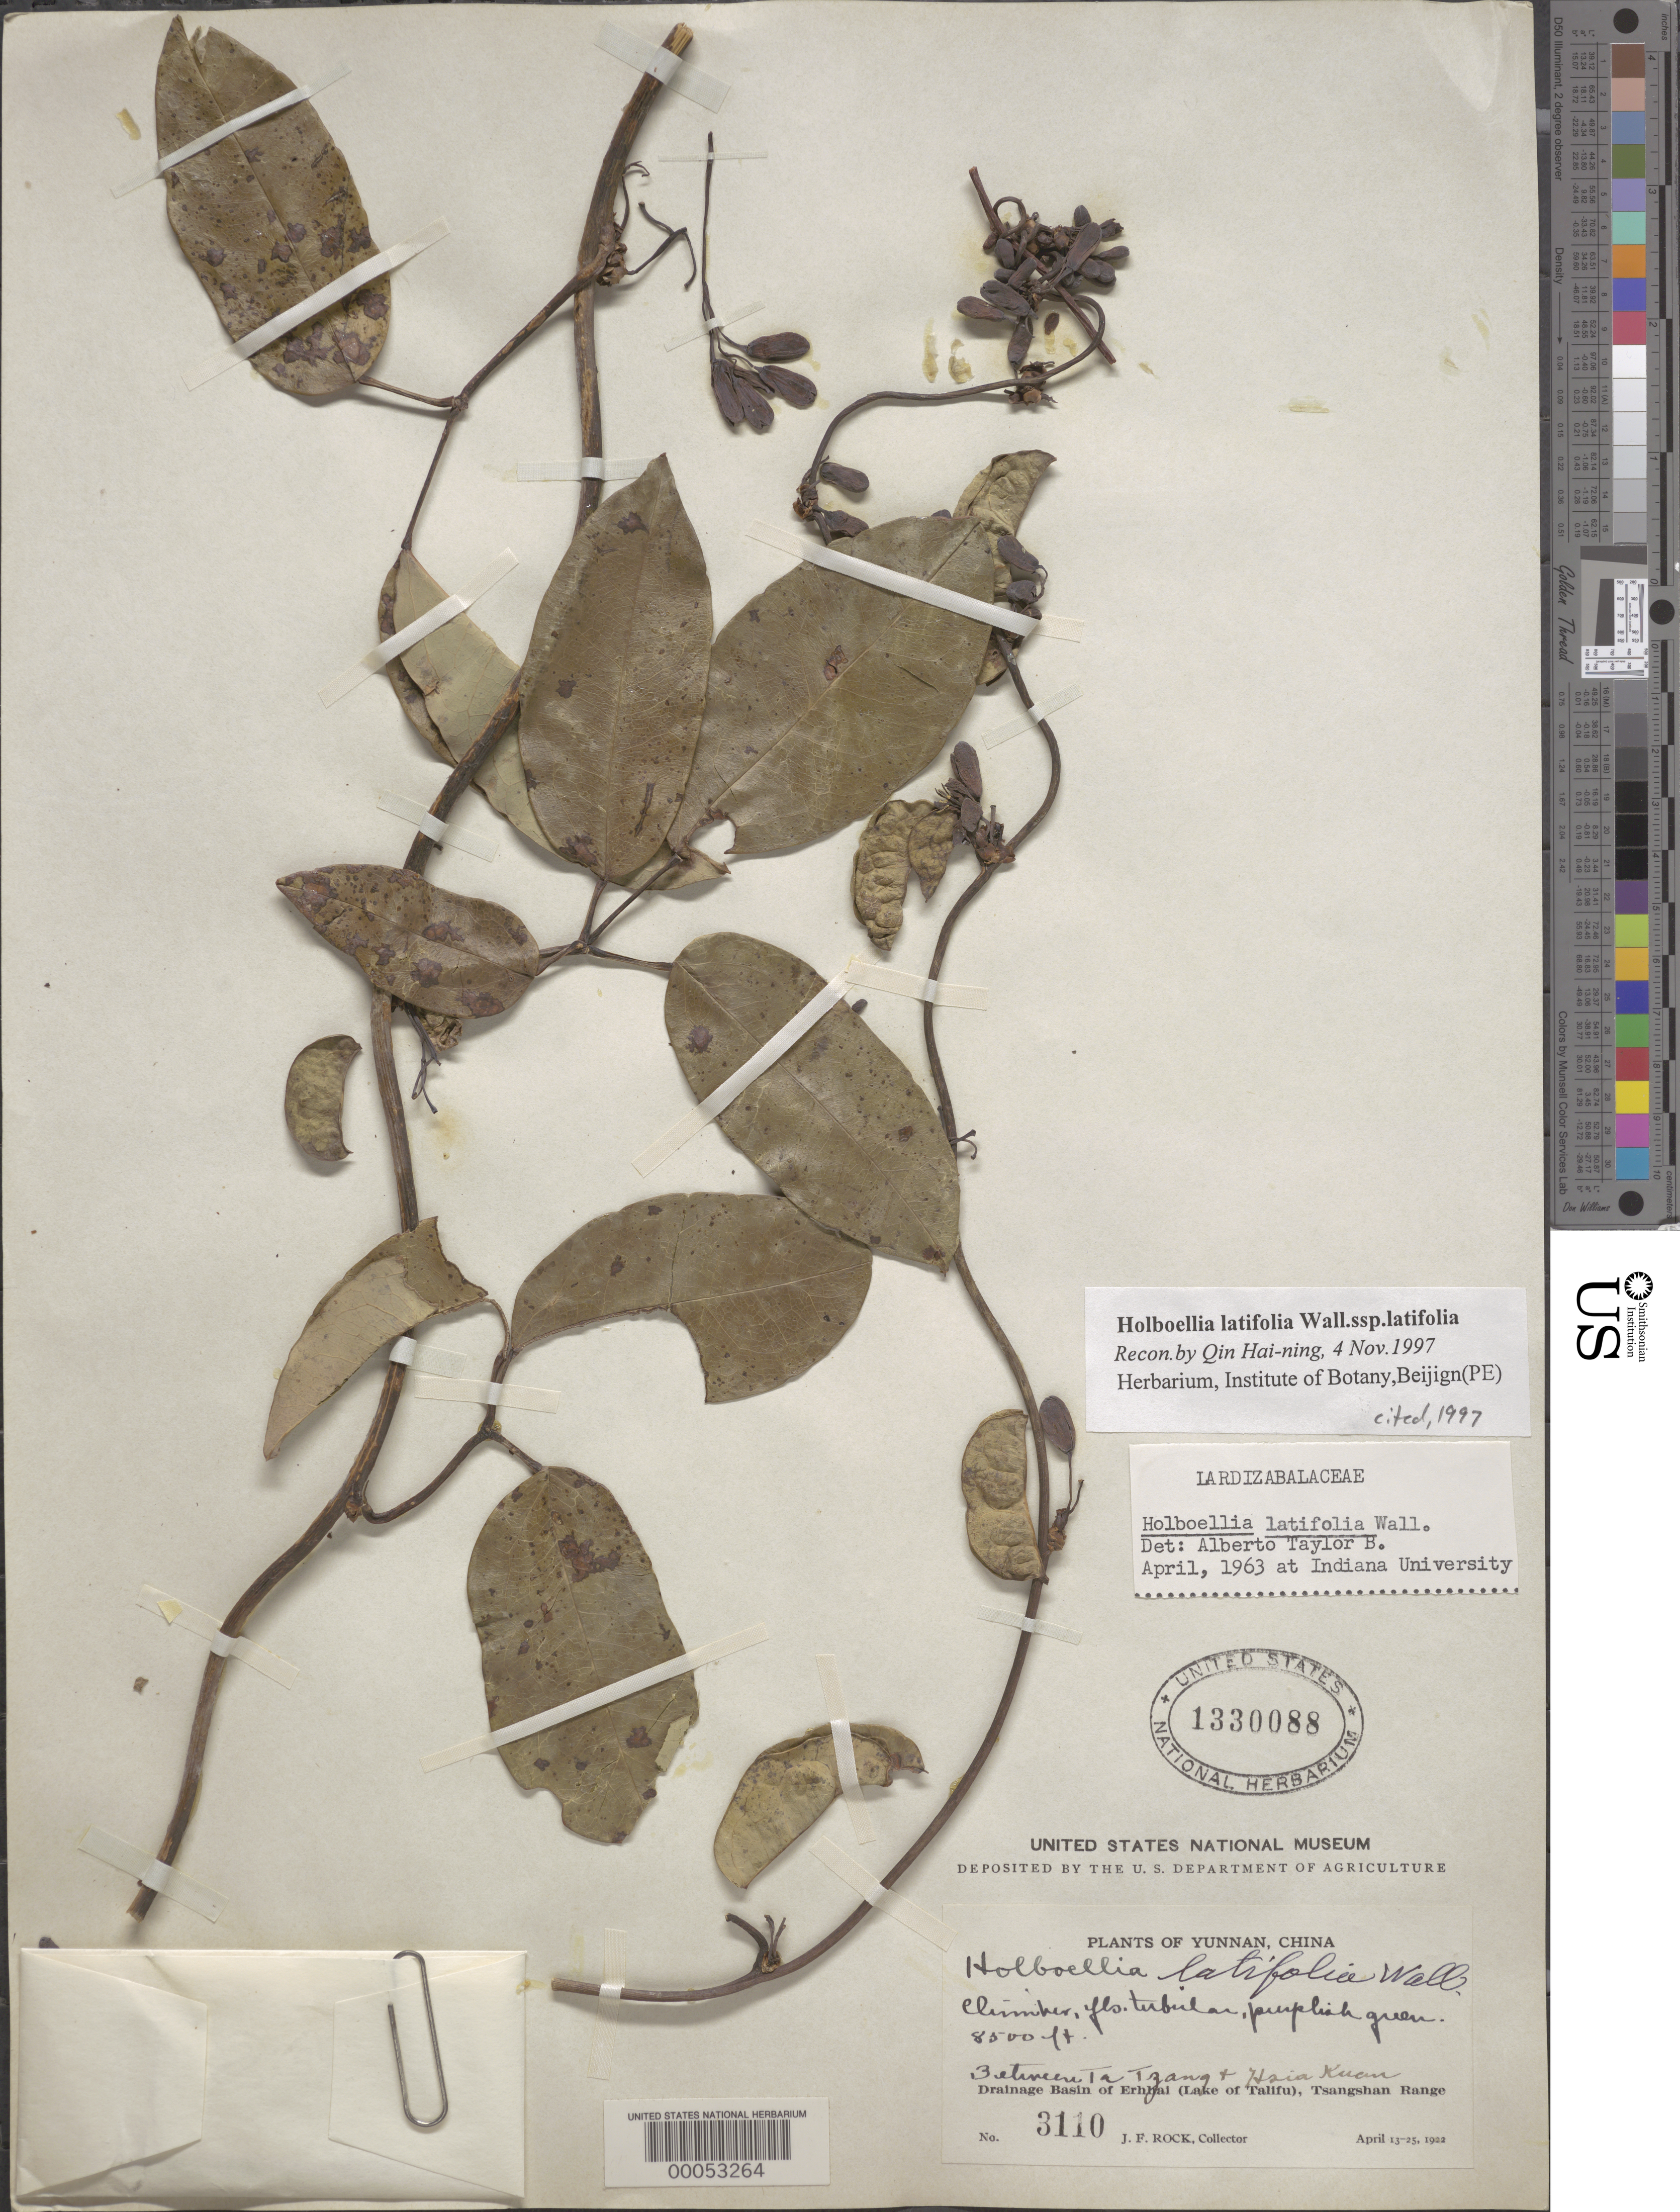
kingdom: Plantae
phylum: Tracheophyta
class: Magnoliopsida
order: Ranunculales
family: Lardizabalaceae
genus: Stauntonia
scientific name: Stauntonia latifolia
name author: (Wall.) R. Br. & Wall.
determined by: Strong, Mark T., (BOT), Smithsonian Institution - National Museum of Natural History (UNITED STATES)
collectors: J. F. Rock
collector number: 3110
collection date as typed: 13 Apr 1922 to 25 Apr 1922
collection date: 1922-04-13/1922-04-25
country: China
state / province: Yunnan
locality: Between tatzang and hsia kuan. drainage basin of erhhai (lake talifu). tsangshan range.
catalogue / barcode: US 1330088